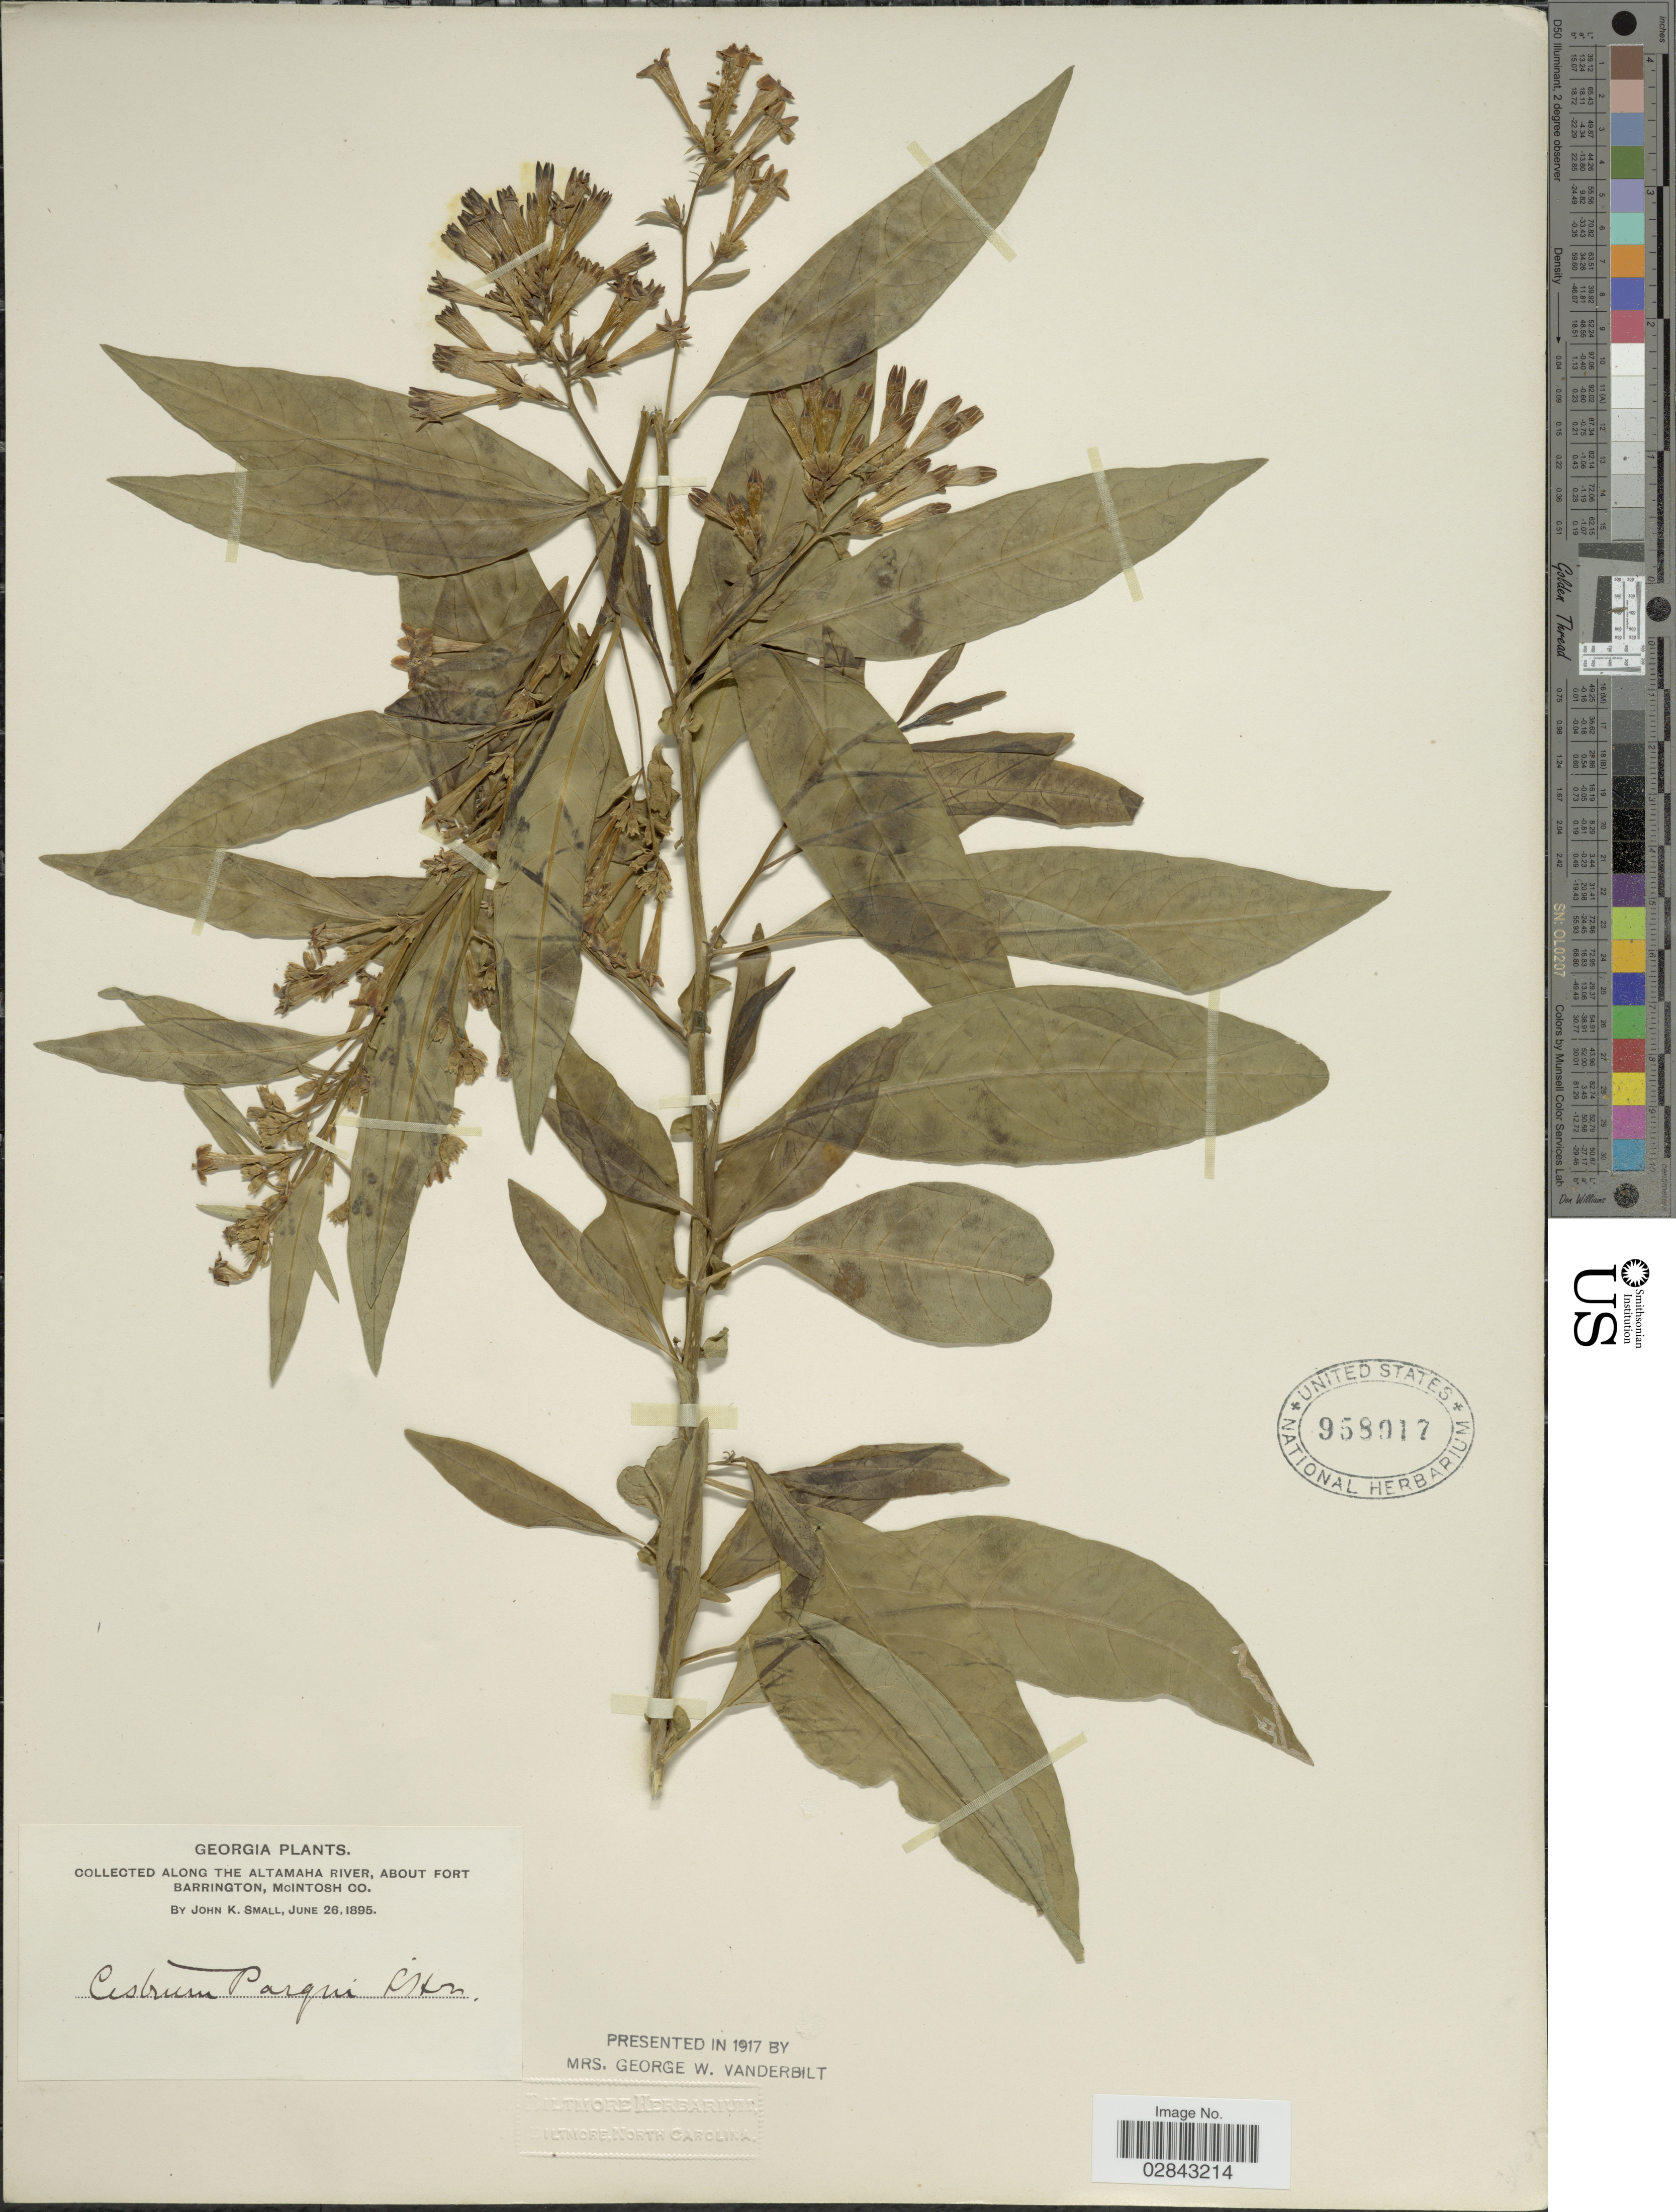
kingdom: Plantae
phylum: Tracheophyta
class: Magnoliopsida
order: Solanales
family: Solanaceae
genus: Cestrum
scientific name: Cestrum parqui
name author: L'Hér.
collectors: J. K. Small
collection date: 1895-06-26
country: United States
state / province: Georgia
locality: Along the Altamaha River, about Fort Barrington, McIntosh Co.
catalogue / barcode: US 958917